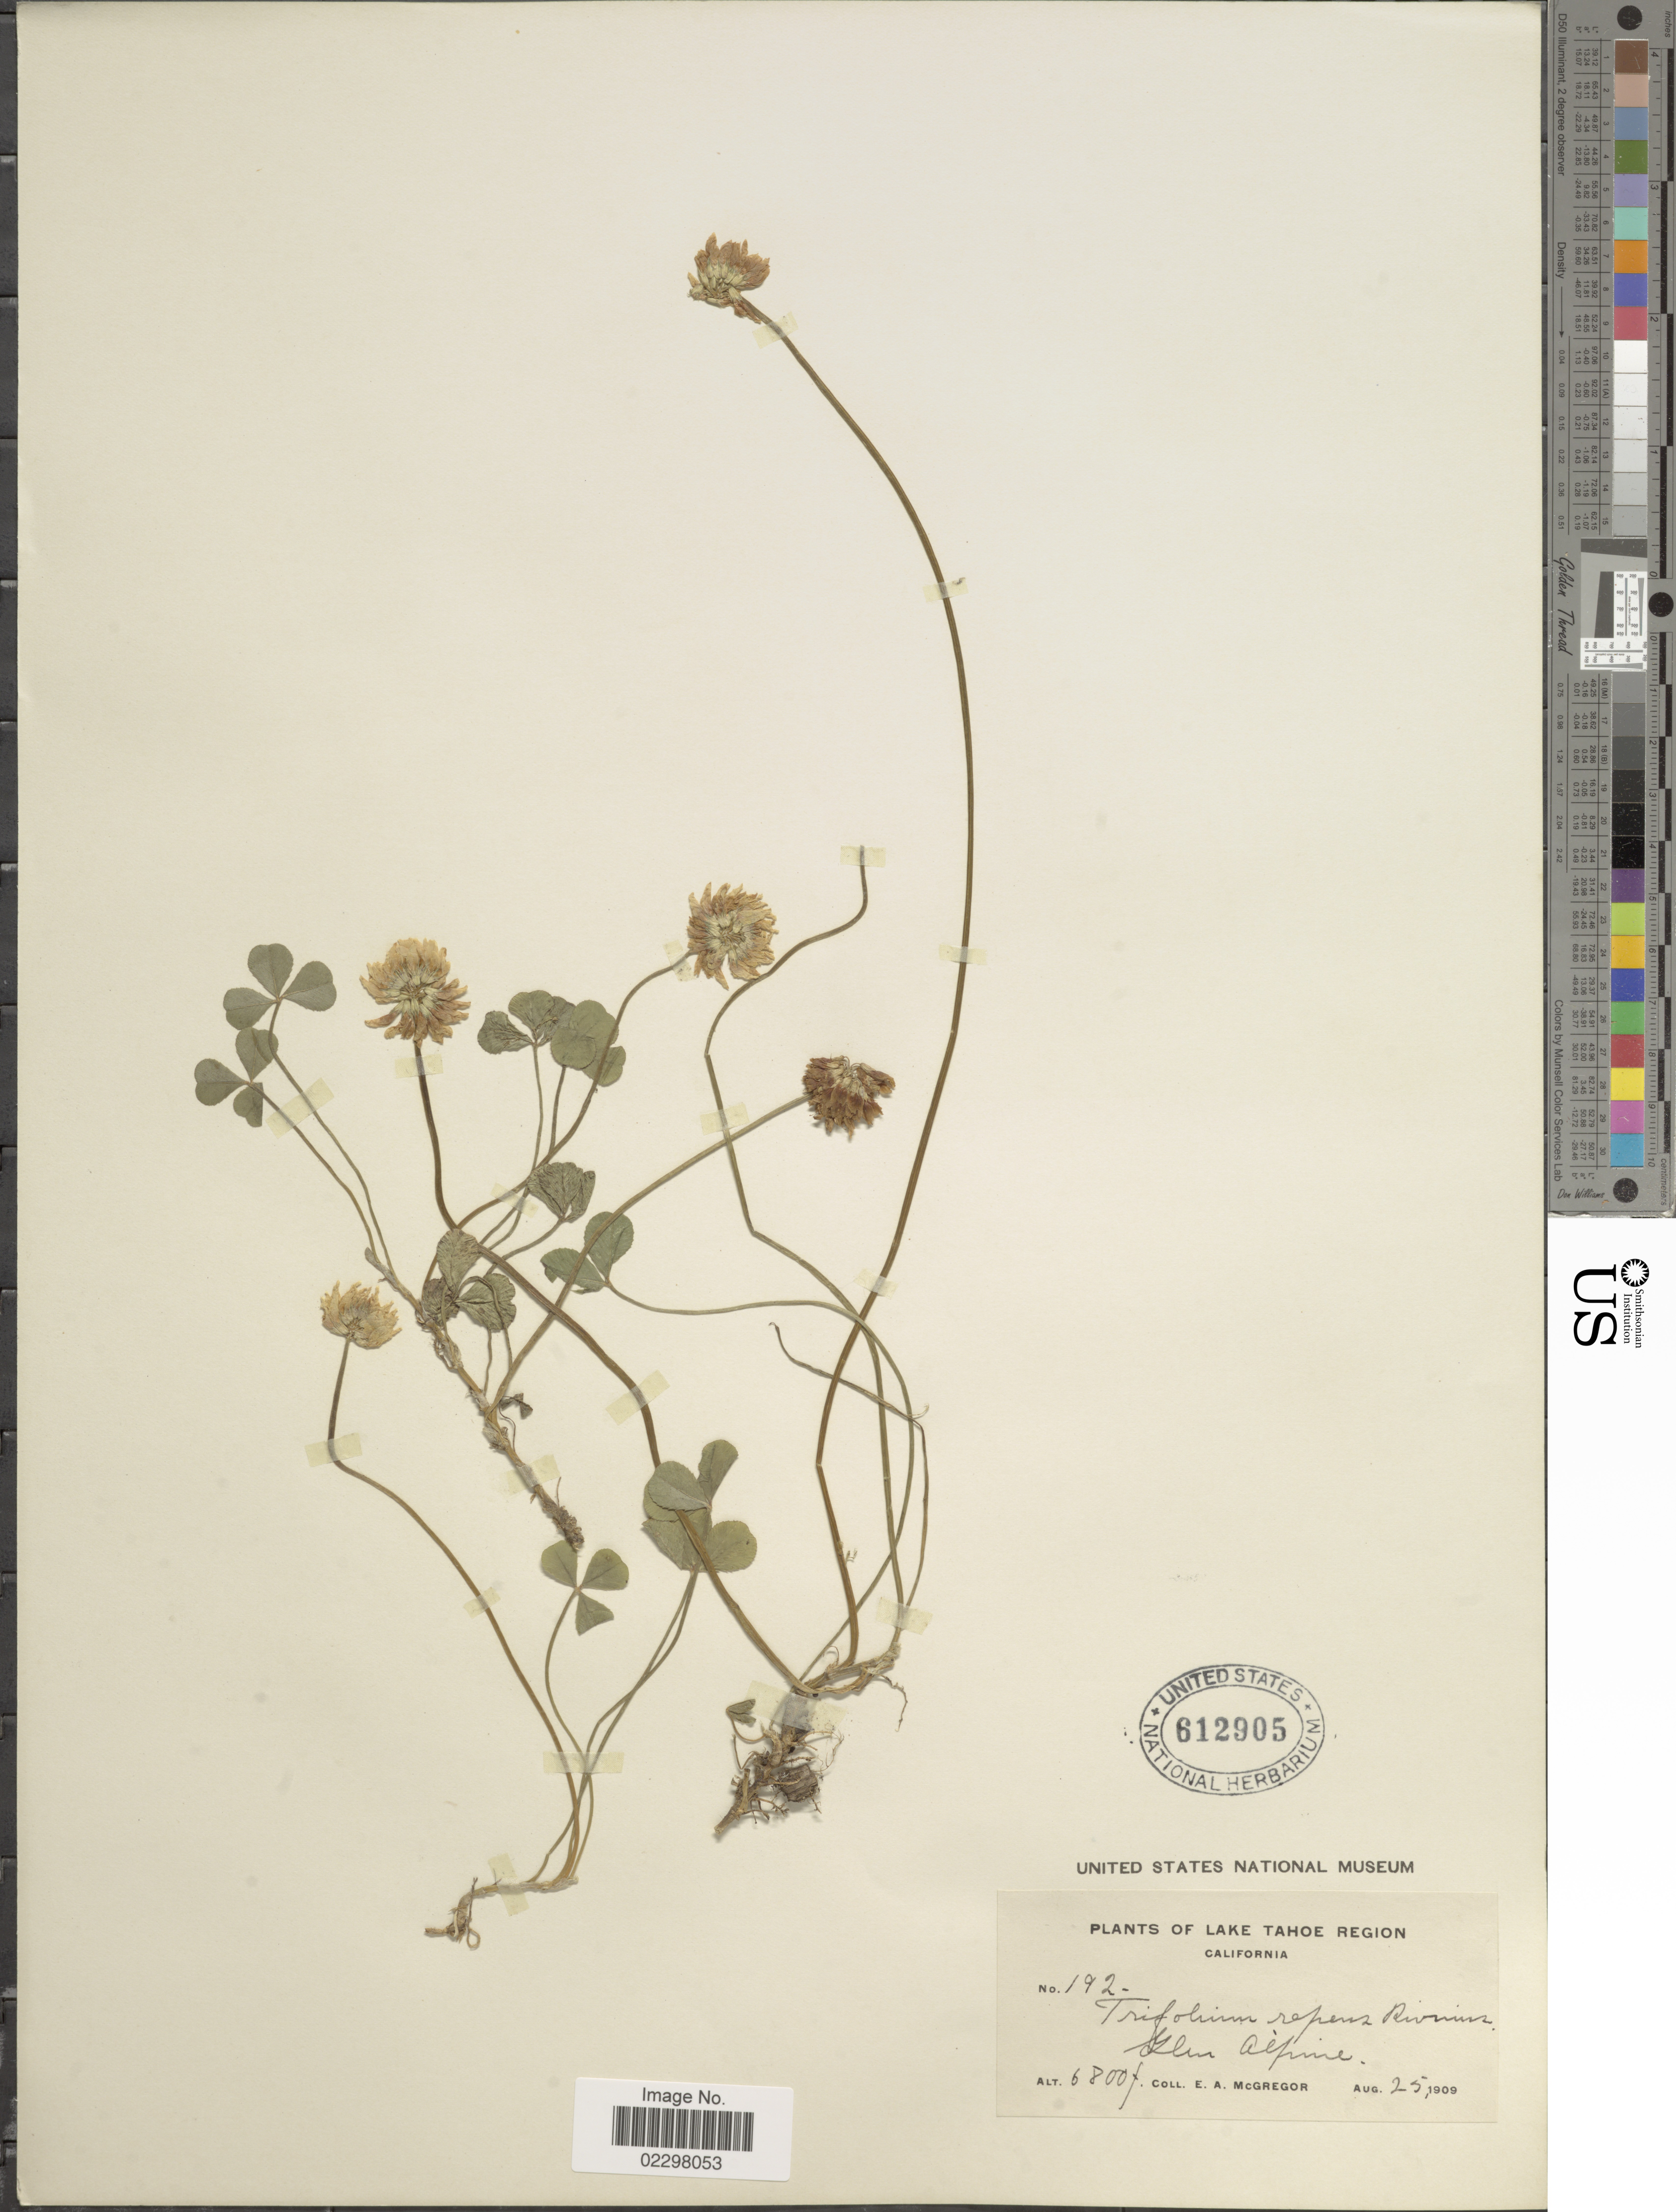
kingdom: Plantae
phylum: Tracheophyta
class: Magnoliopsida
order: Fabales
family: Fabaceae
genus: Trifolium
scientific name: Trifolium repens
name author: L.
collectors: E. A. McGregor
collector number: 192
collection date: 1909-08-25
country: United States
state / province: California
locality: Lake Tahoe Region, Glen Alpine.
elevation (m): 2073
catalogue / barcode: US 612905